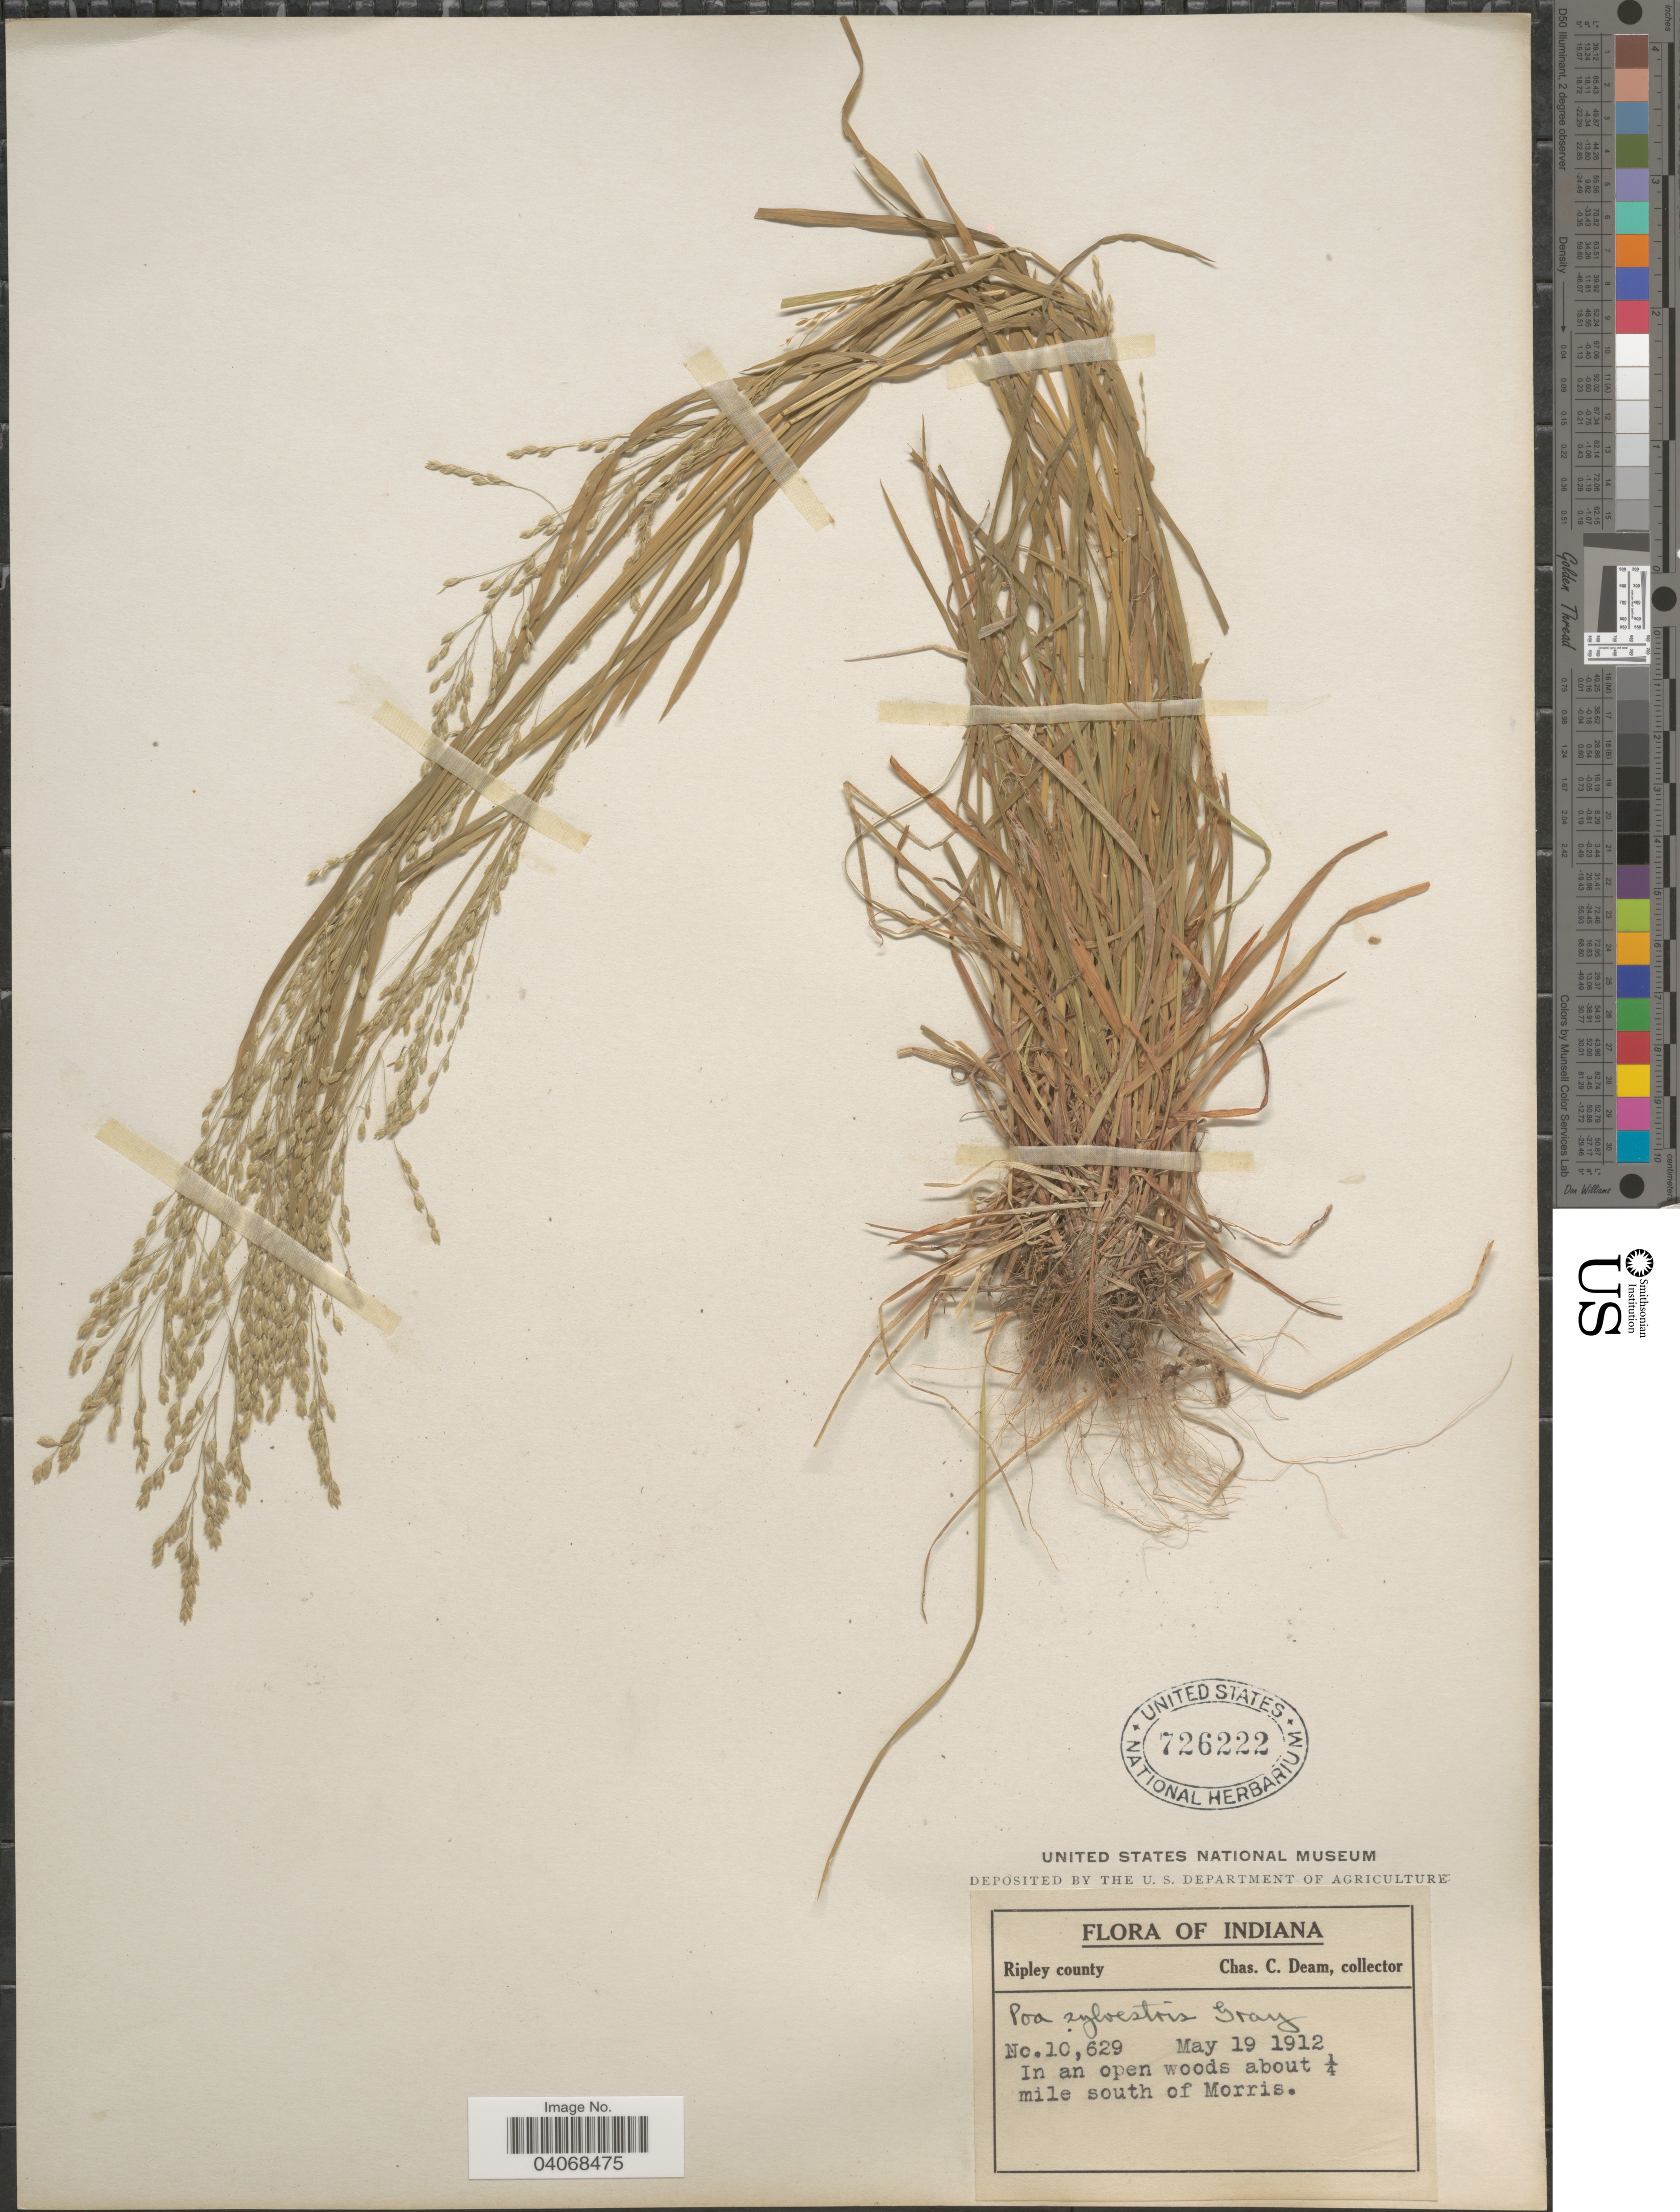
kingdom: Plantae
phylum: Tracheophyta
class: Liliopsida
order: Poales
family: Poaceae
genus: Poa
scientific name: Poa sylvestris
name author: A. Gray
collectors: C. C. Deam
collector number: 10629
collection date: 1912-05-19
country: United States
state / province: Indiana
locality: In an open woods about ¼ mile south of Morris. Ripley county.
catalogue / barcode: US 726222